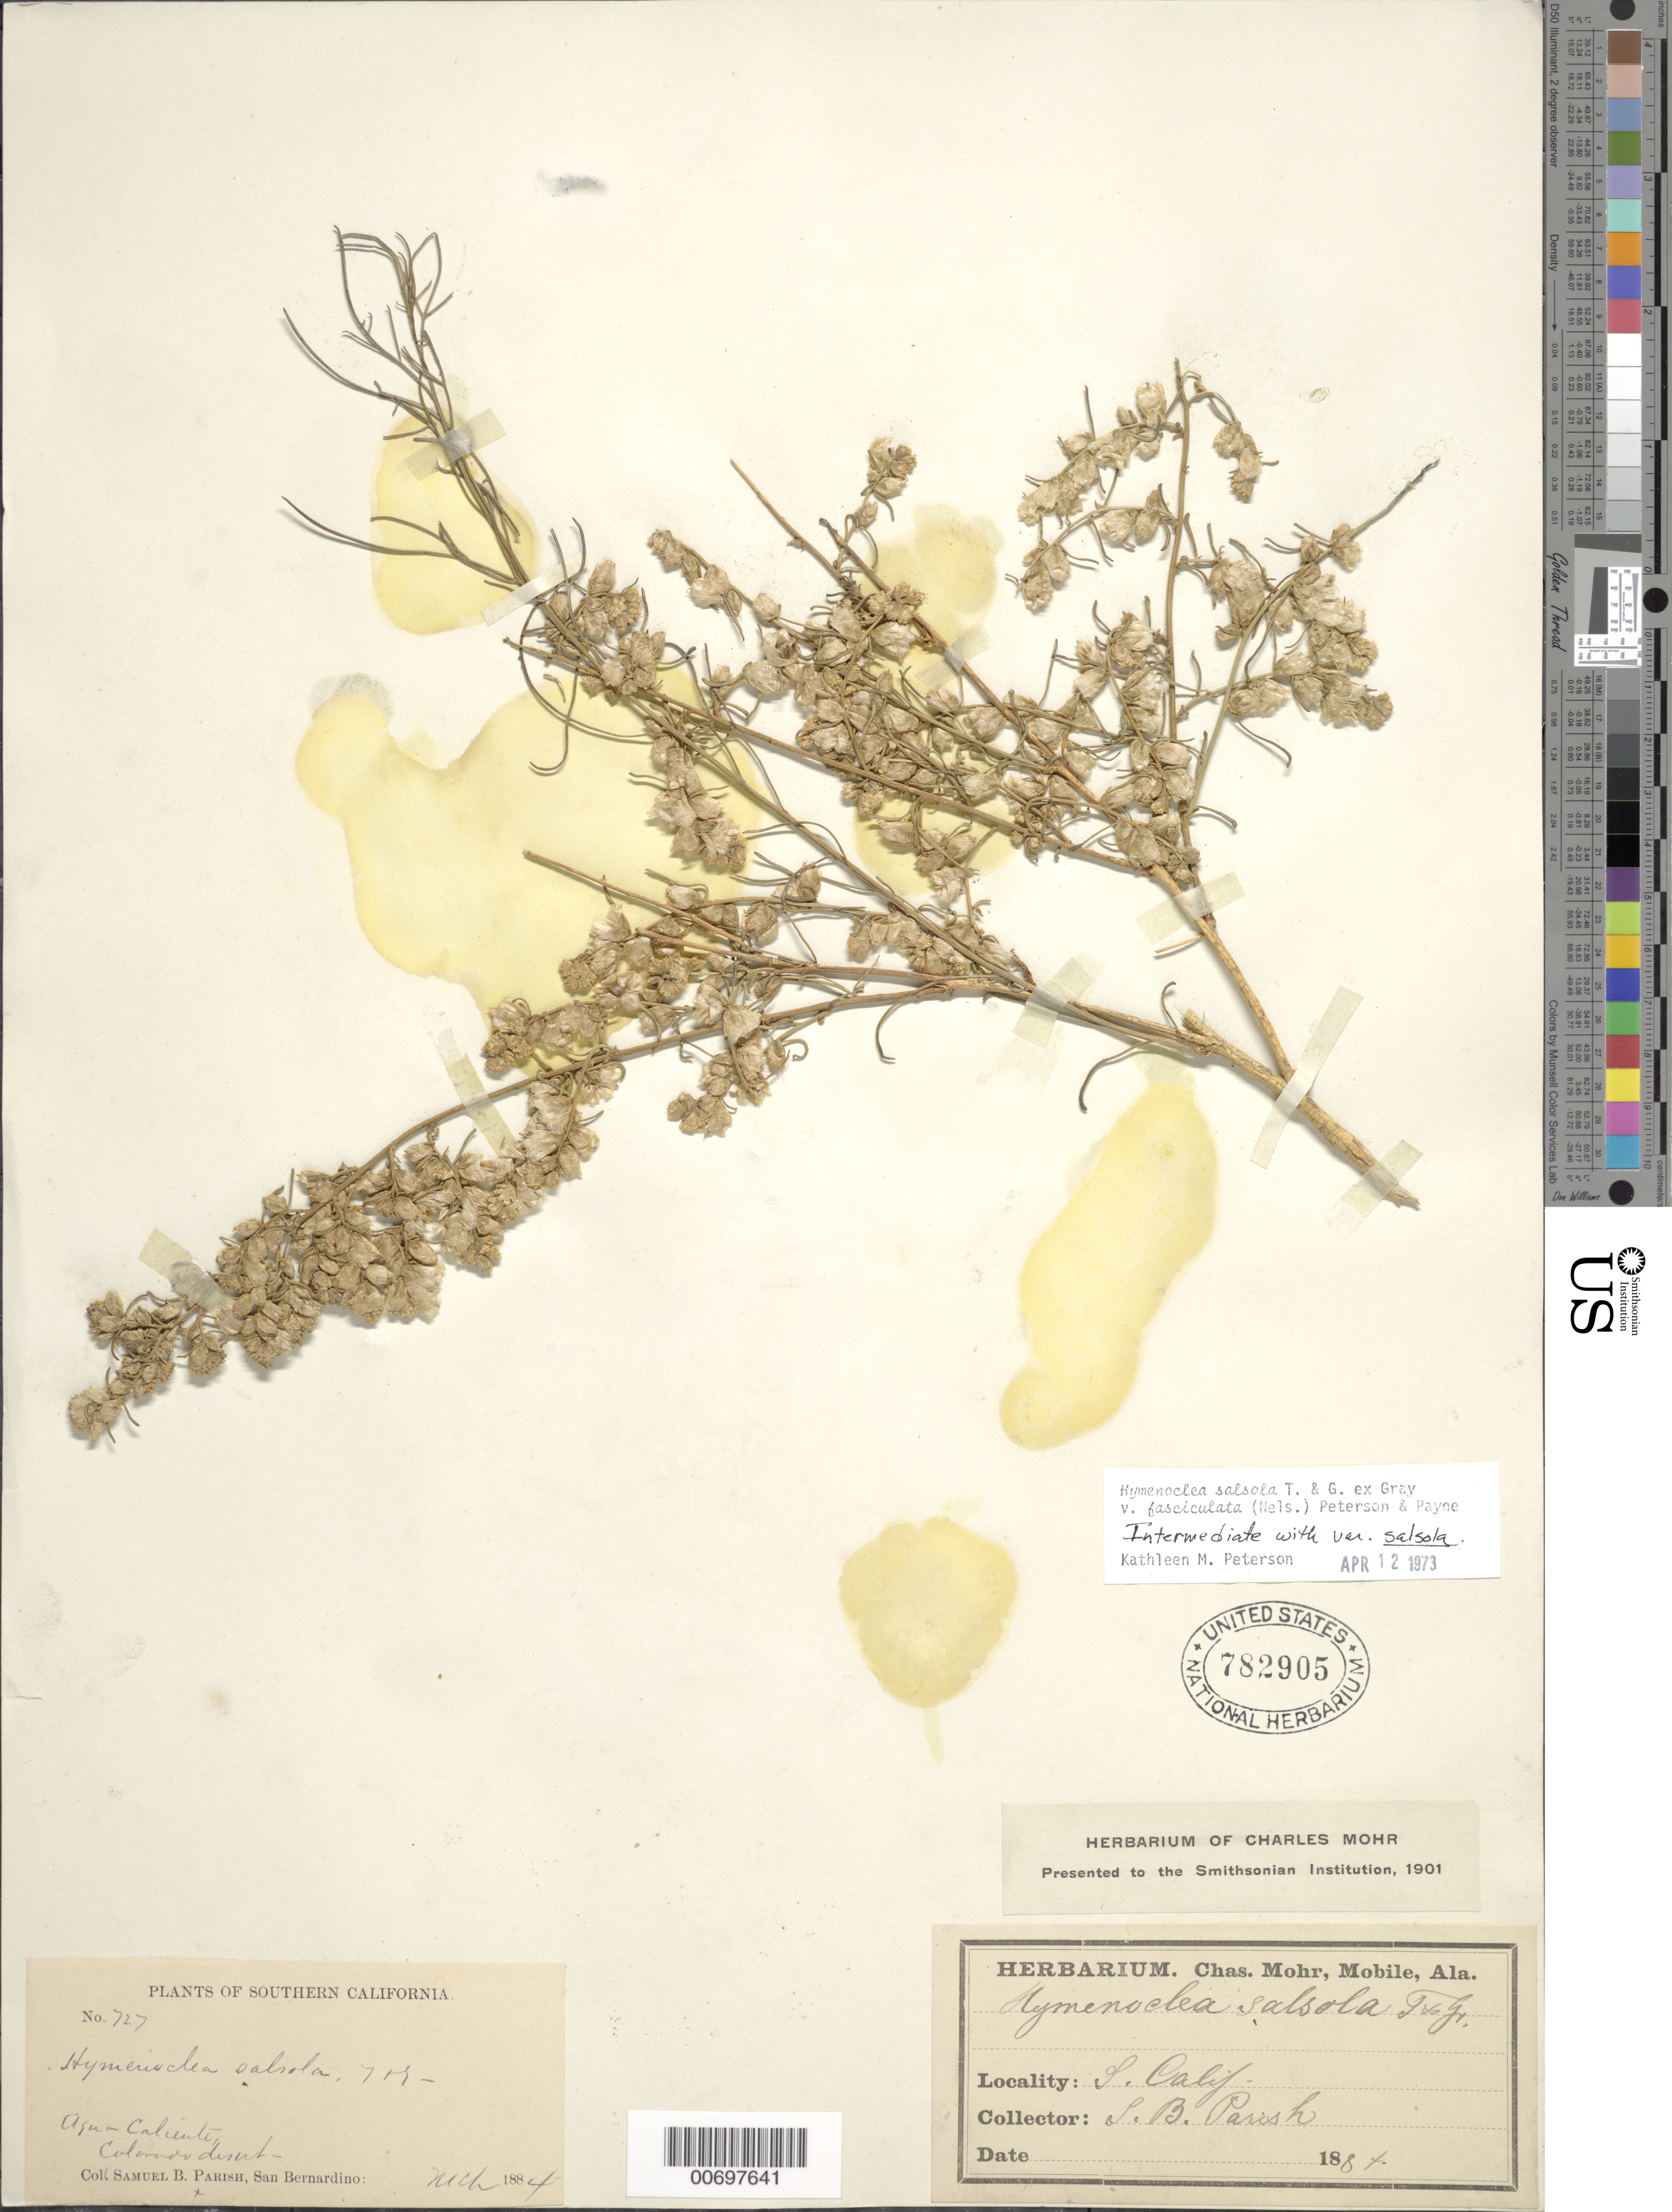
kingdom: Plantae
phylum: Tracheophyta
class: Magnoliopsida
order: Asterales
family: Asteraceae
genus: Hymenoclea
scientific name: Hymenoclea salsola var. fasciculata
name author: (A. Nelson) K.M. Peterson & W.W.Payne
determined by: Peterson, Kathy M.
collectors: S. B. Parish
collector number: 727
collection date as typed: Mar 1884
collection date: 1884-03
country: United States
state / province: California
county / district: Riverside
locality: Agua Caliente, Colorado Desert.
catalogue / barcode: US 782905